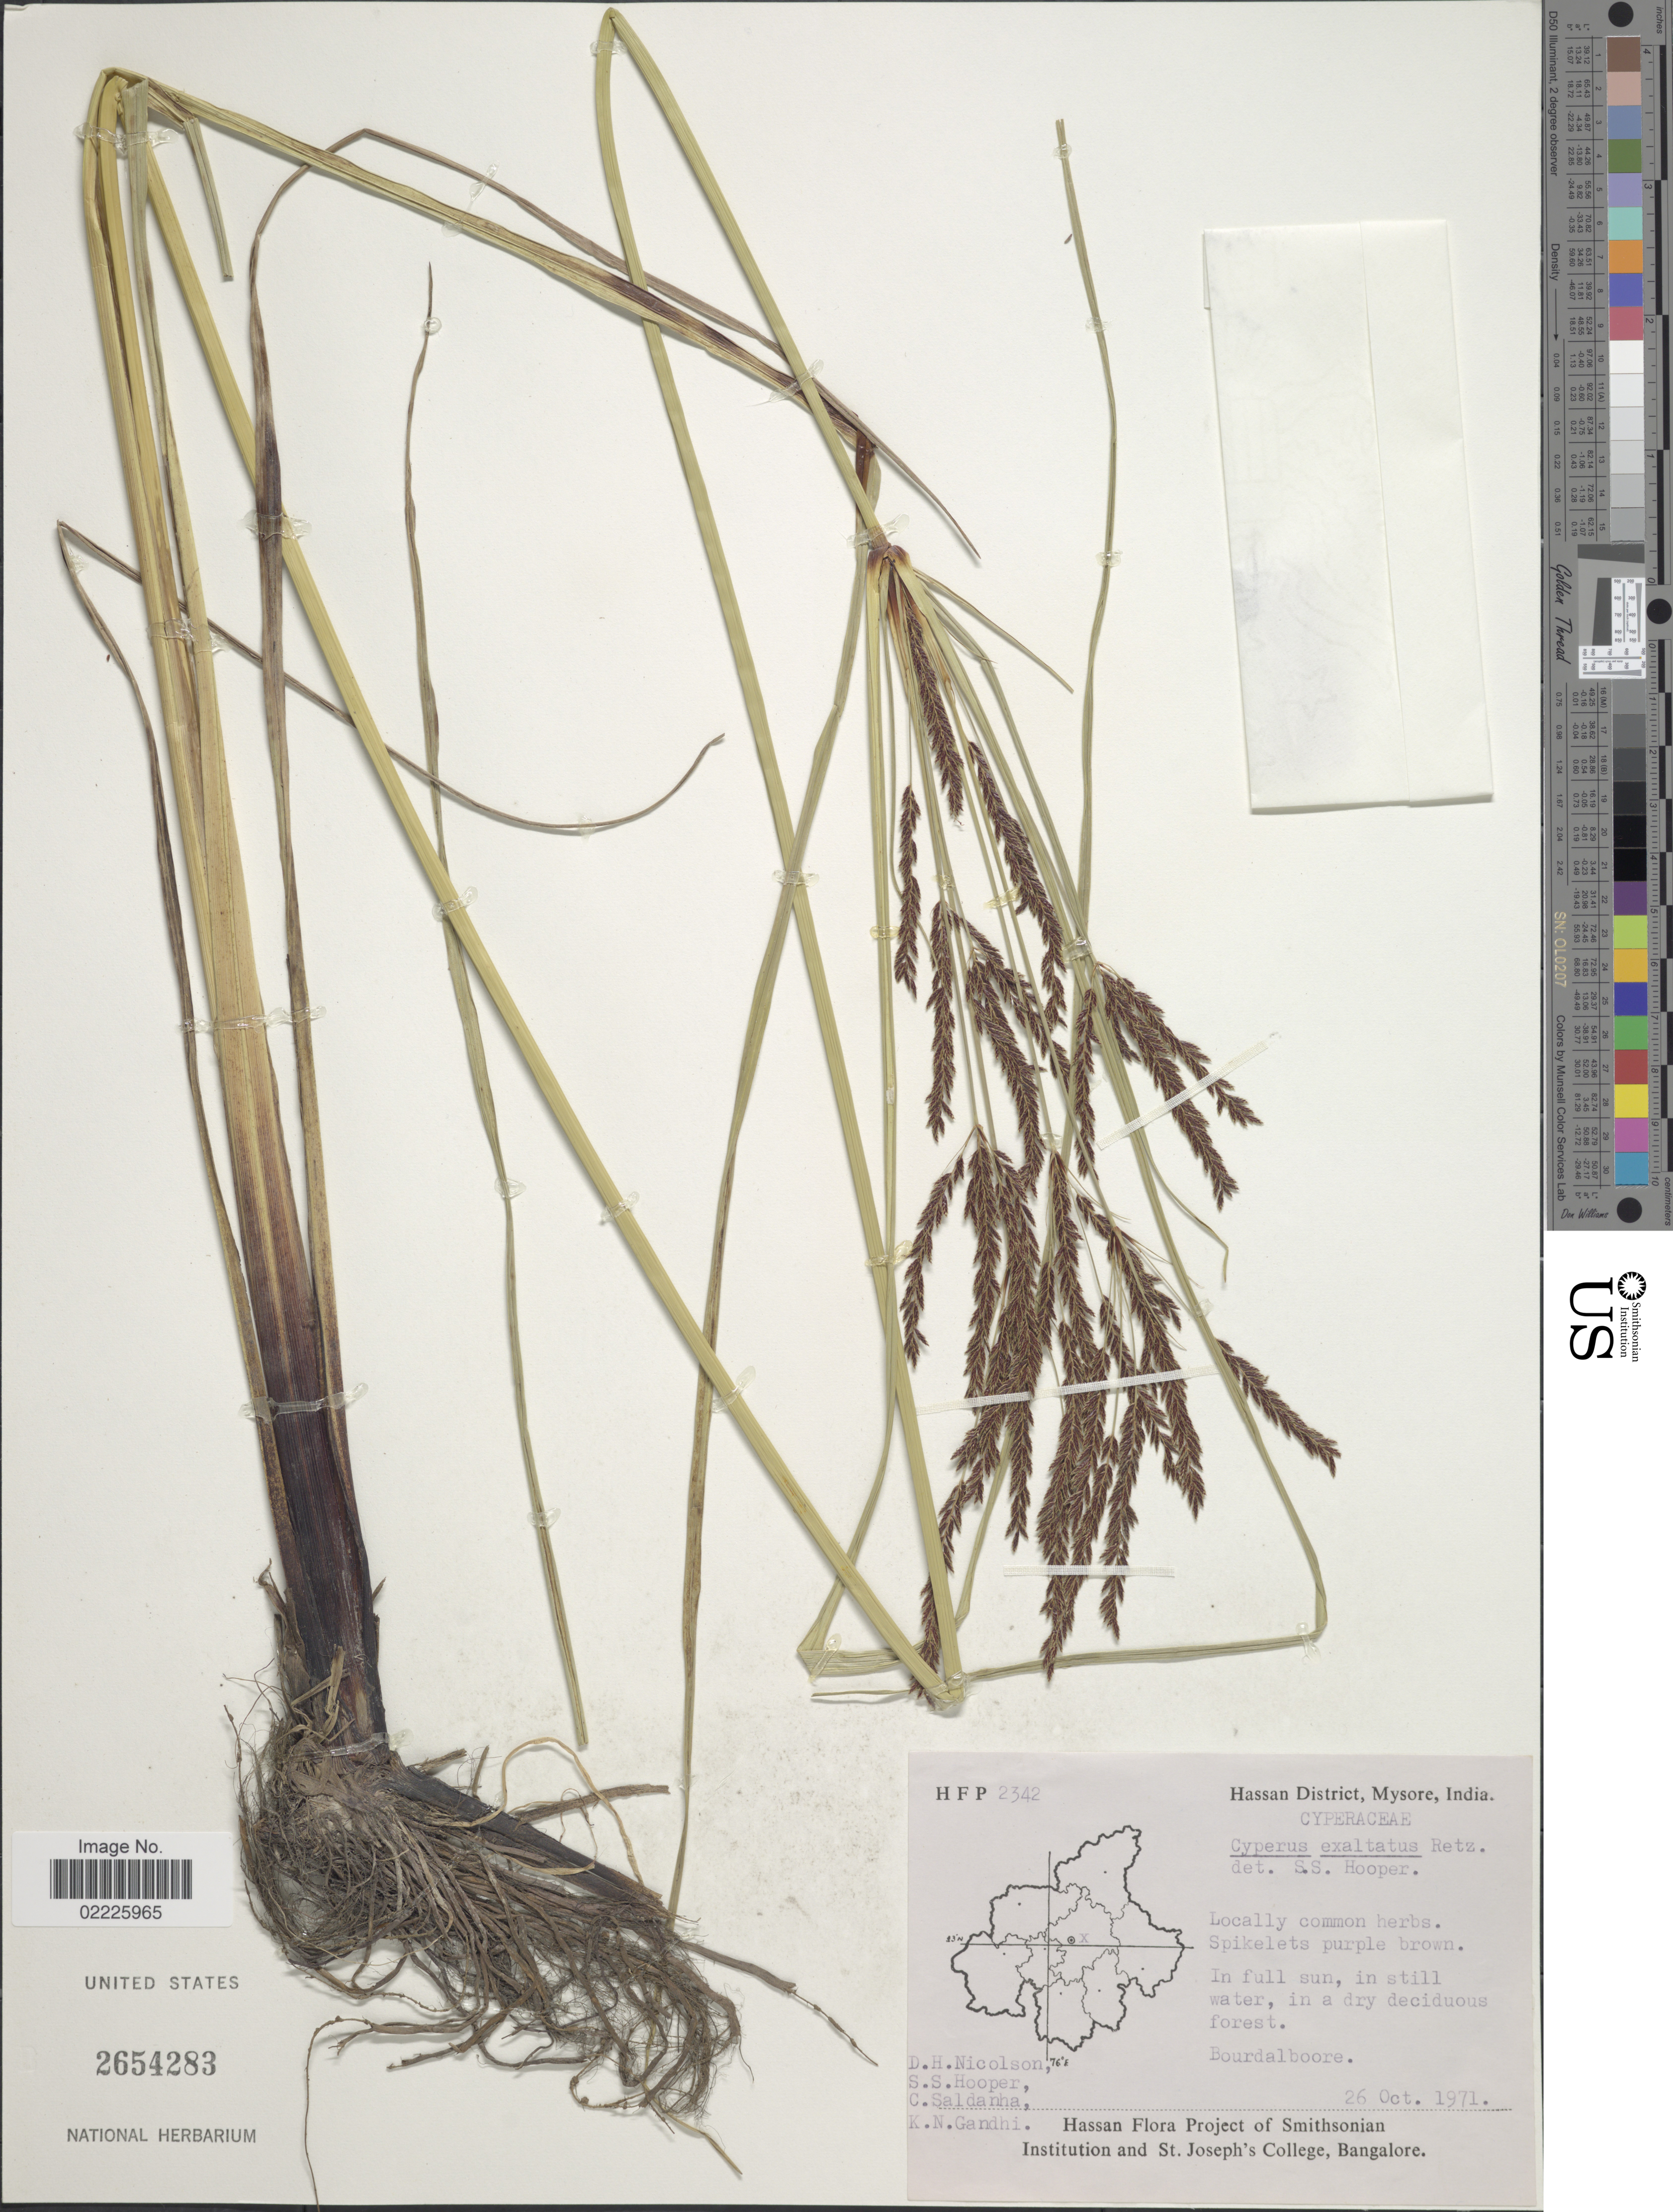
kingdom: Plantae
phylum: Tracheophyta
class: Liliopsida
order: Poales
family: Cyperaceae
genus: Cyperus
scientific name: Cyperus exaltatus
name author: Retz.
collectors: D. H. Nicolson, S. S. Hooper, C. Saldanha & K. N. Gandhi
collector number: HFP 2342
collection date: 1971-10-26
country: India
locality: Hassan District, Mysore, Bourdalboore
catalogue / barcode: US 2654283